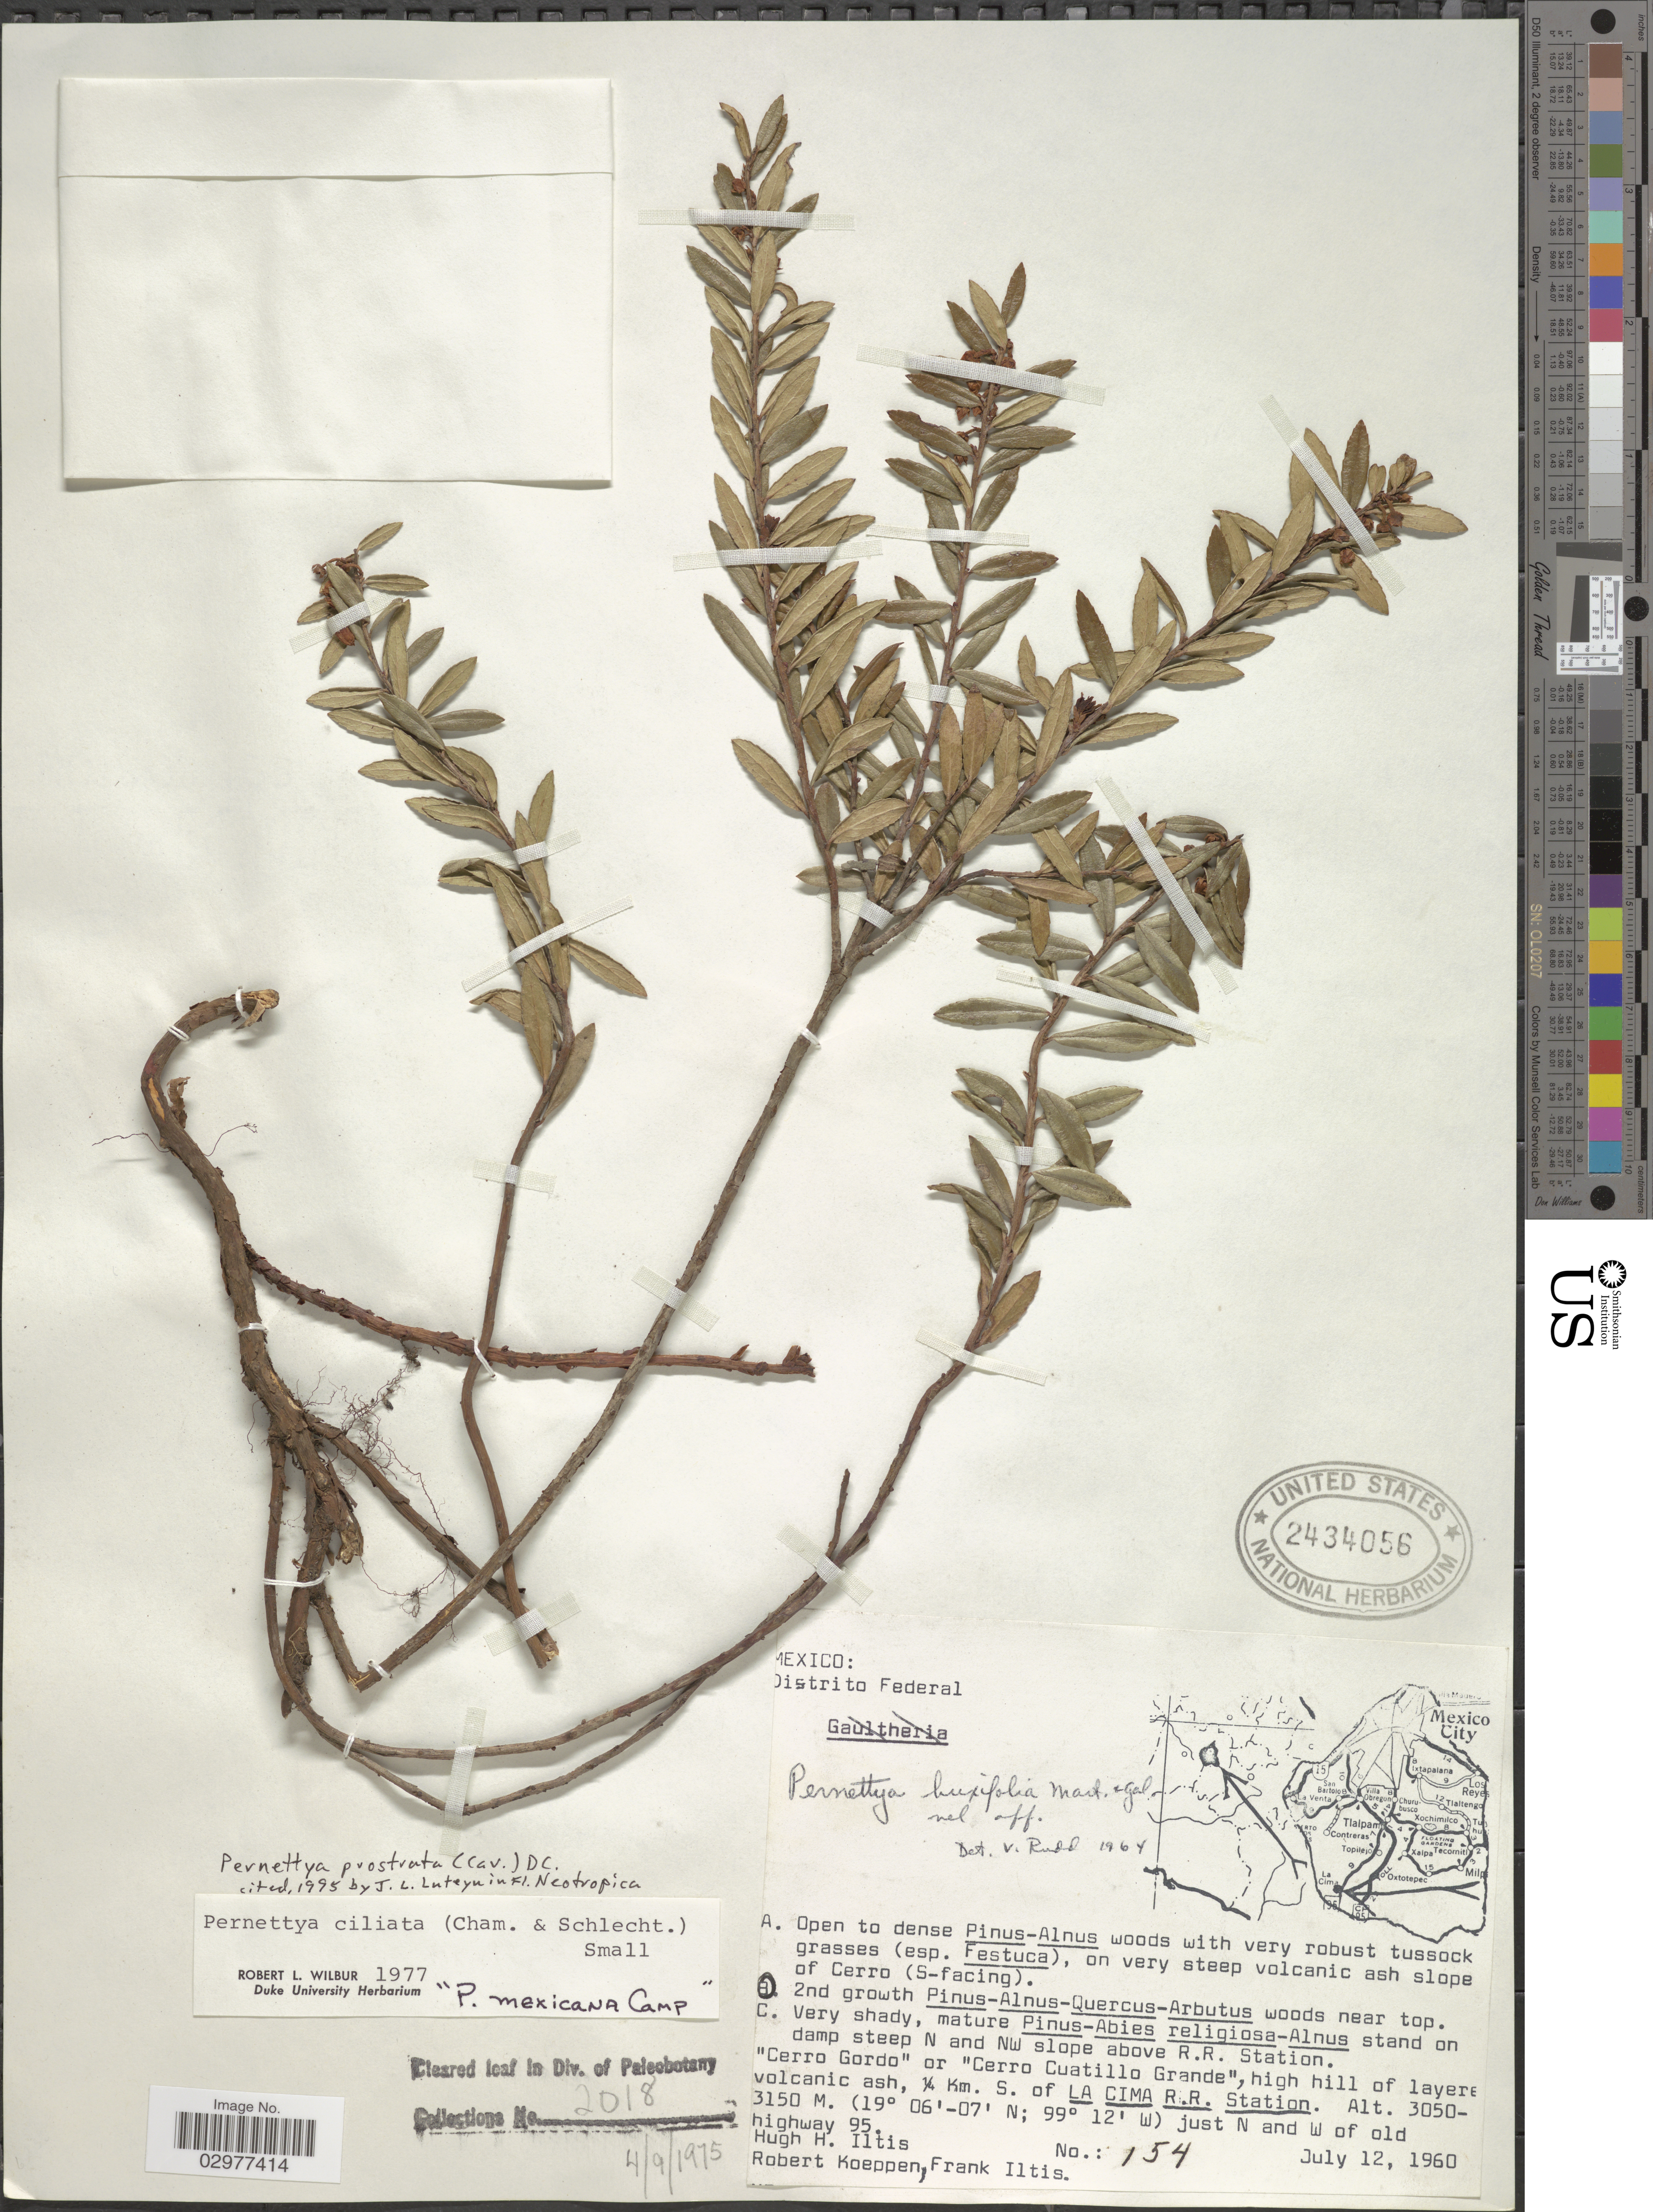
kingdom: Plantae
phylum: Tracheophyta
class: Magnoliopsida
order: Ericales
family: Ericaceae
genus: Pernettya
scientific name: Pernettya prostrata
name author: (Cav.) DC.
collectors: H. H. Iltis, R. C. Koeppen & F. S. Iltis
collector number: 154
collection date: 1960-07-12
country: Mexico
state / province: Distrito Federal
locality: Cerro Gordo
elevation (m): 3050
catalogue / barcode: US 2434056